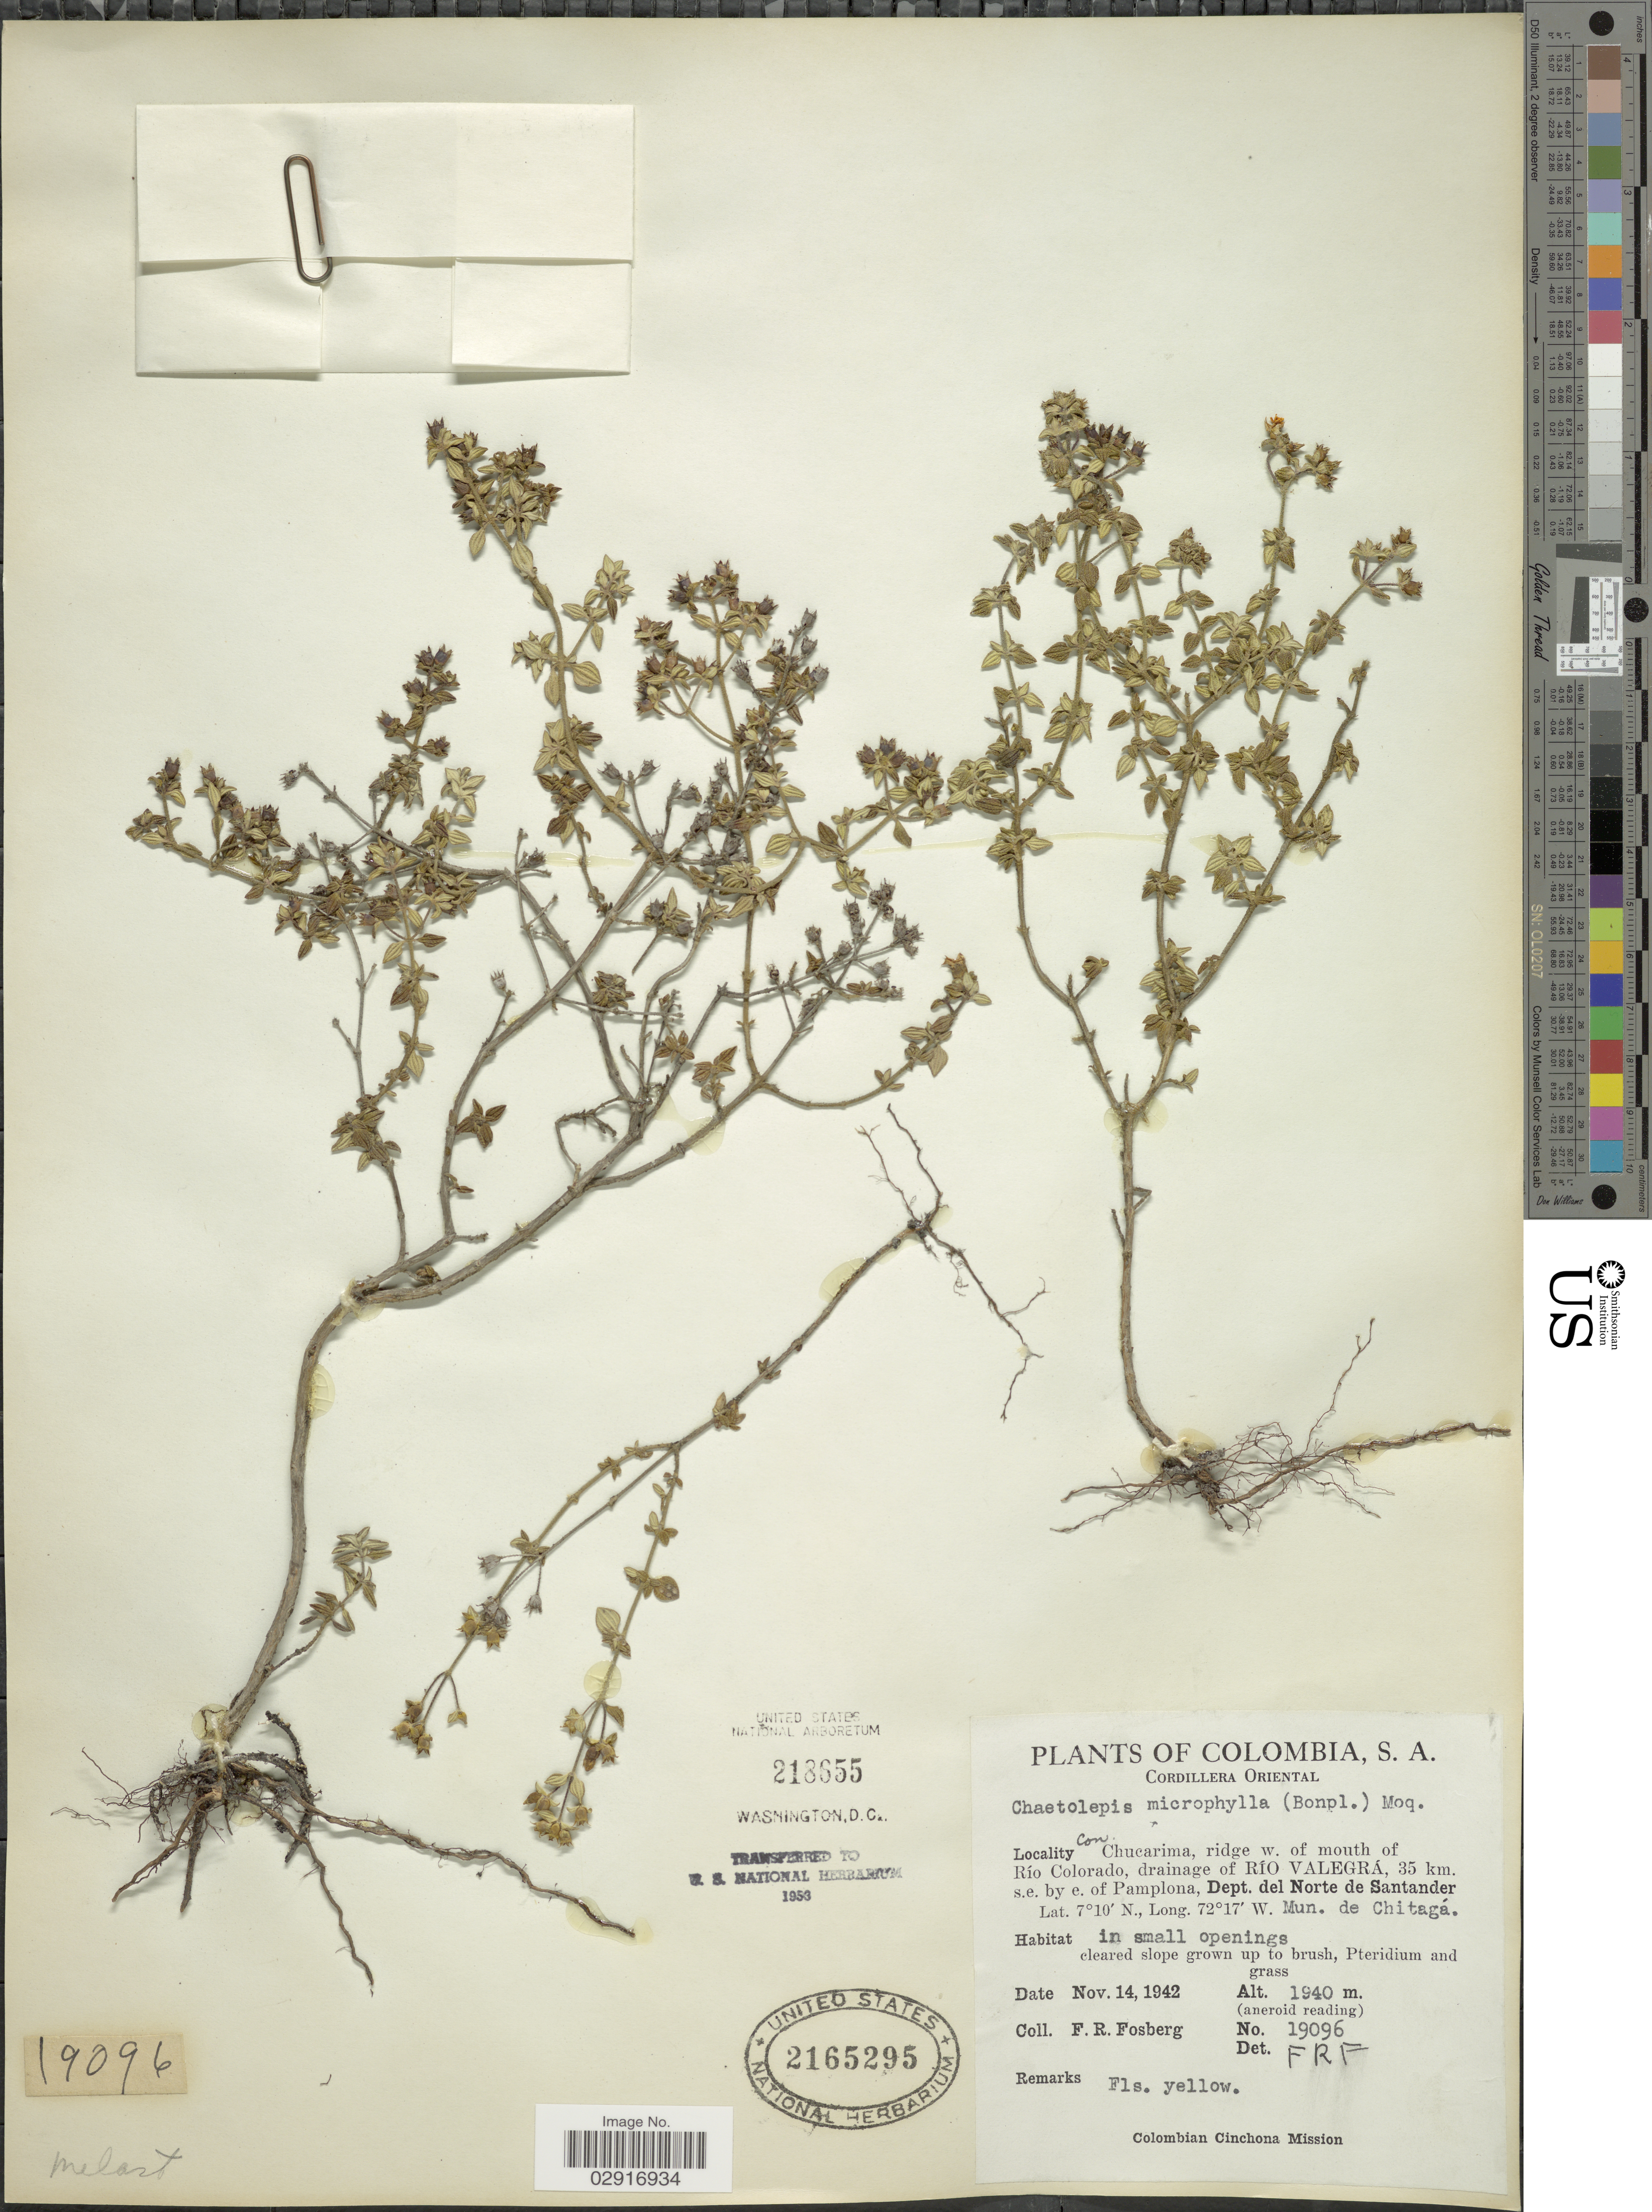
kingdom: Plantae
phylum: Tracheophyta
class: Magnoliopsida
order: Myrtales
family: Melastomataceae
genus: Chaetolepis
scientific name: Chaetolepis microphylla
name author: (Bonpl.) Miq.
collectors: F. R. Fosberg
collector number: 19096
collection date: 1942-11-14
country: Colombia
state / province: Norte de Santander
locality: Cordillera Oriental. Con. Chucarima, ridge w. of mouth of Río Colorado, drainage of Río Valegrá, 35 km. s.e. by e. of Pamplona, Dept. del Norte de Santander. Mun. de Chitagá.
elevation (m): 1940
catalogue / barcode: US 2165295